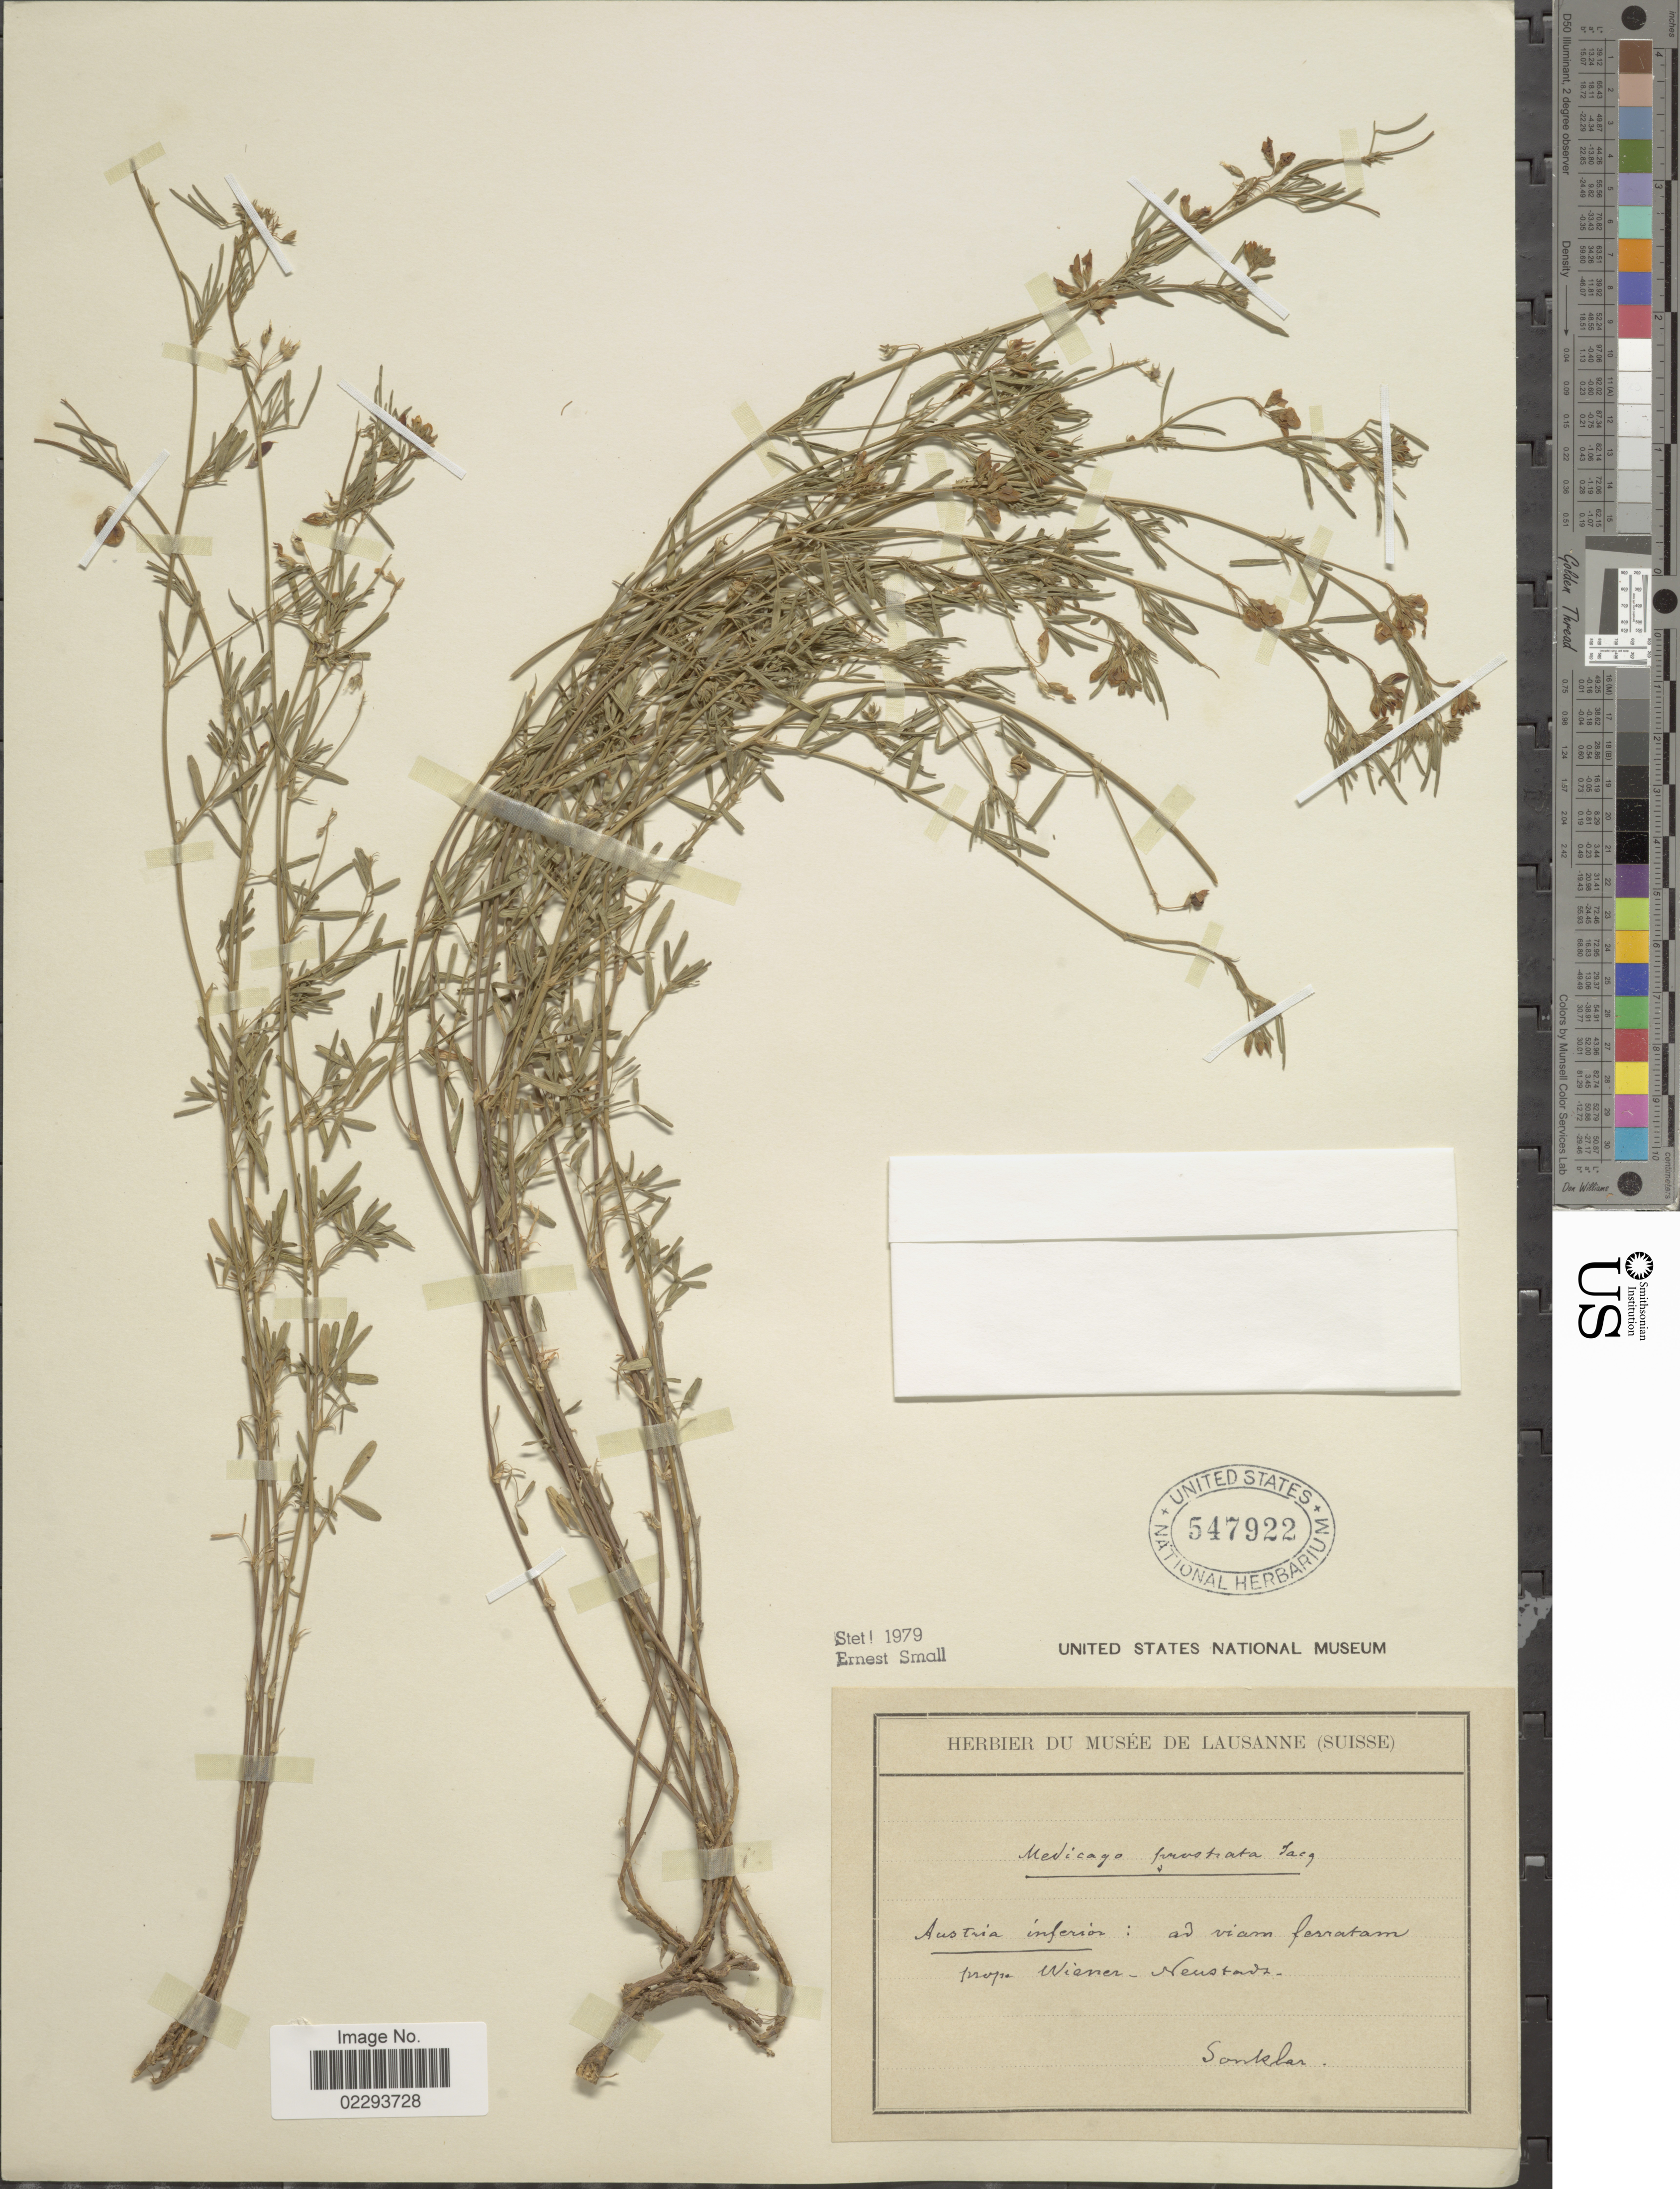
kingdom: Plantae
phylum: Tracheophyta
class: Magnoliopsida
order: Fabales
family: Fabaceae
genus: Medicago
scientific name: Medicago prostrata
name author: Jacq.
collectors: Sonklar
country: Austria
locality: Austria inferior: ad viam ferratam prope Wiener - Neustadt.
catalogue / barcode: US 547922